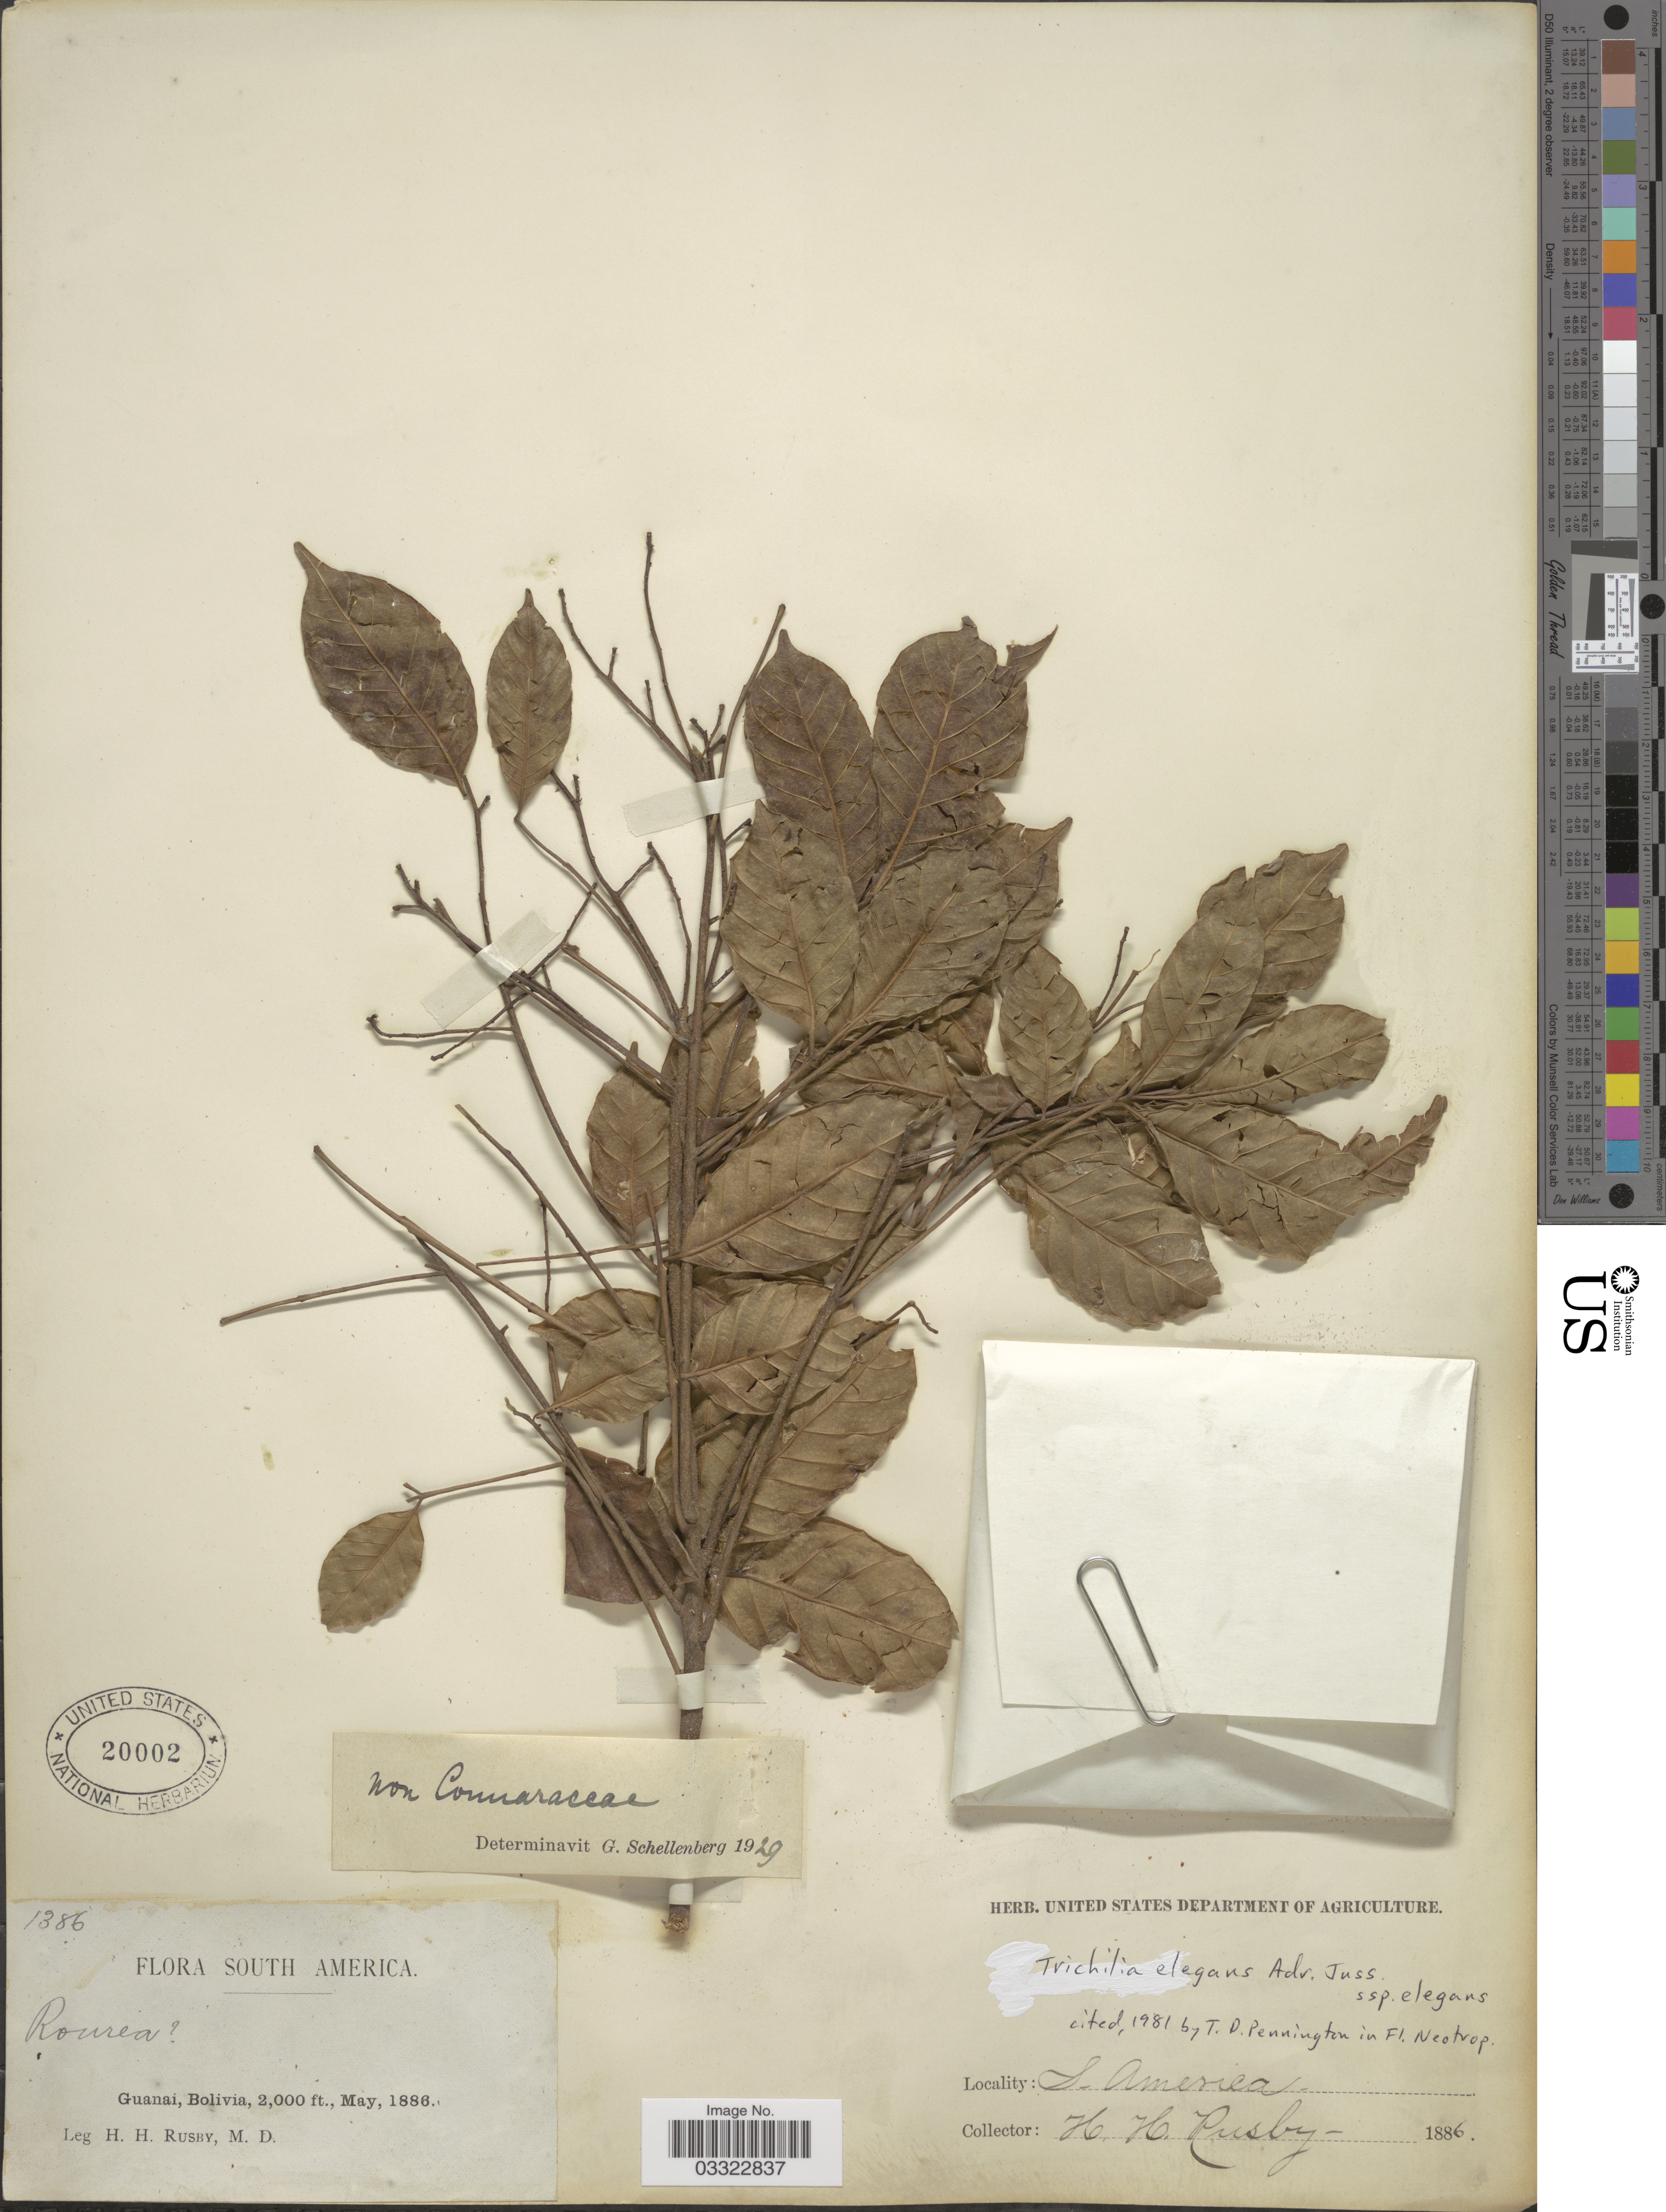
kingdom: Plantae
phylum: Tracheophyta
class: Magnoliopsida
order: Sapindales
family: Meliaceae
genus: Trichilia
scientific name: Trichilia elegans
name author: A. Juss.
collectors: H. H. Rusby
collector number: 1386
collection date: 1886-05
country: Bolivia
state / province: La Páz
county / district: Larecaja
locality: Guanay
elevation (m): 610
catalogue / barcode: US 20002